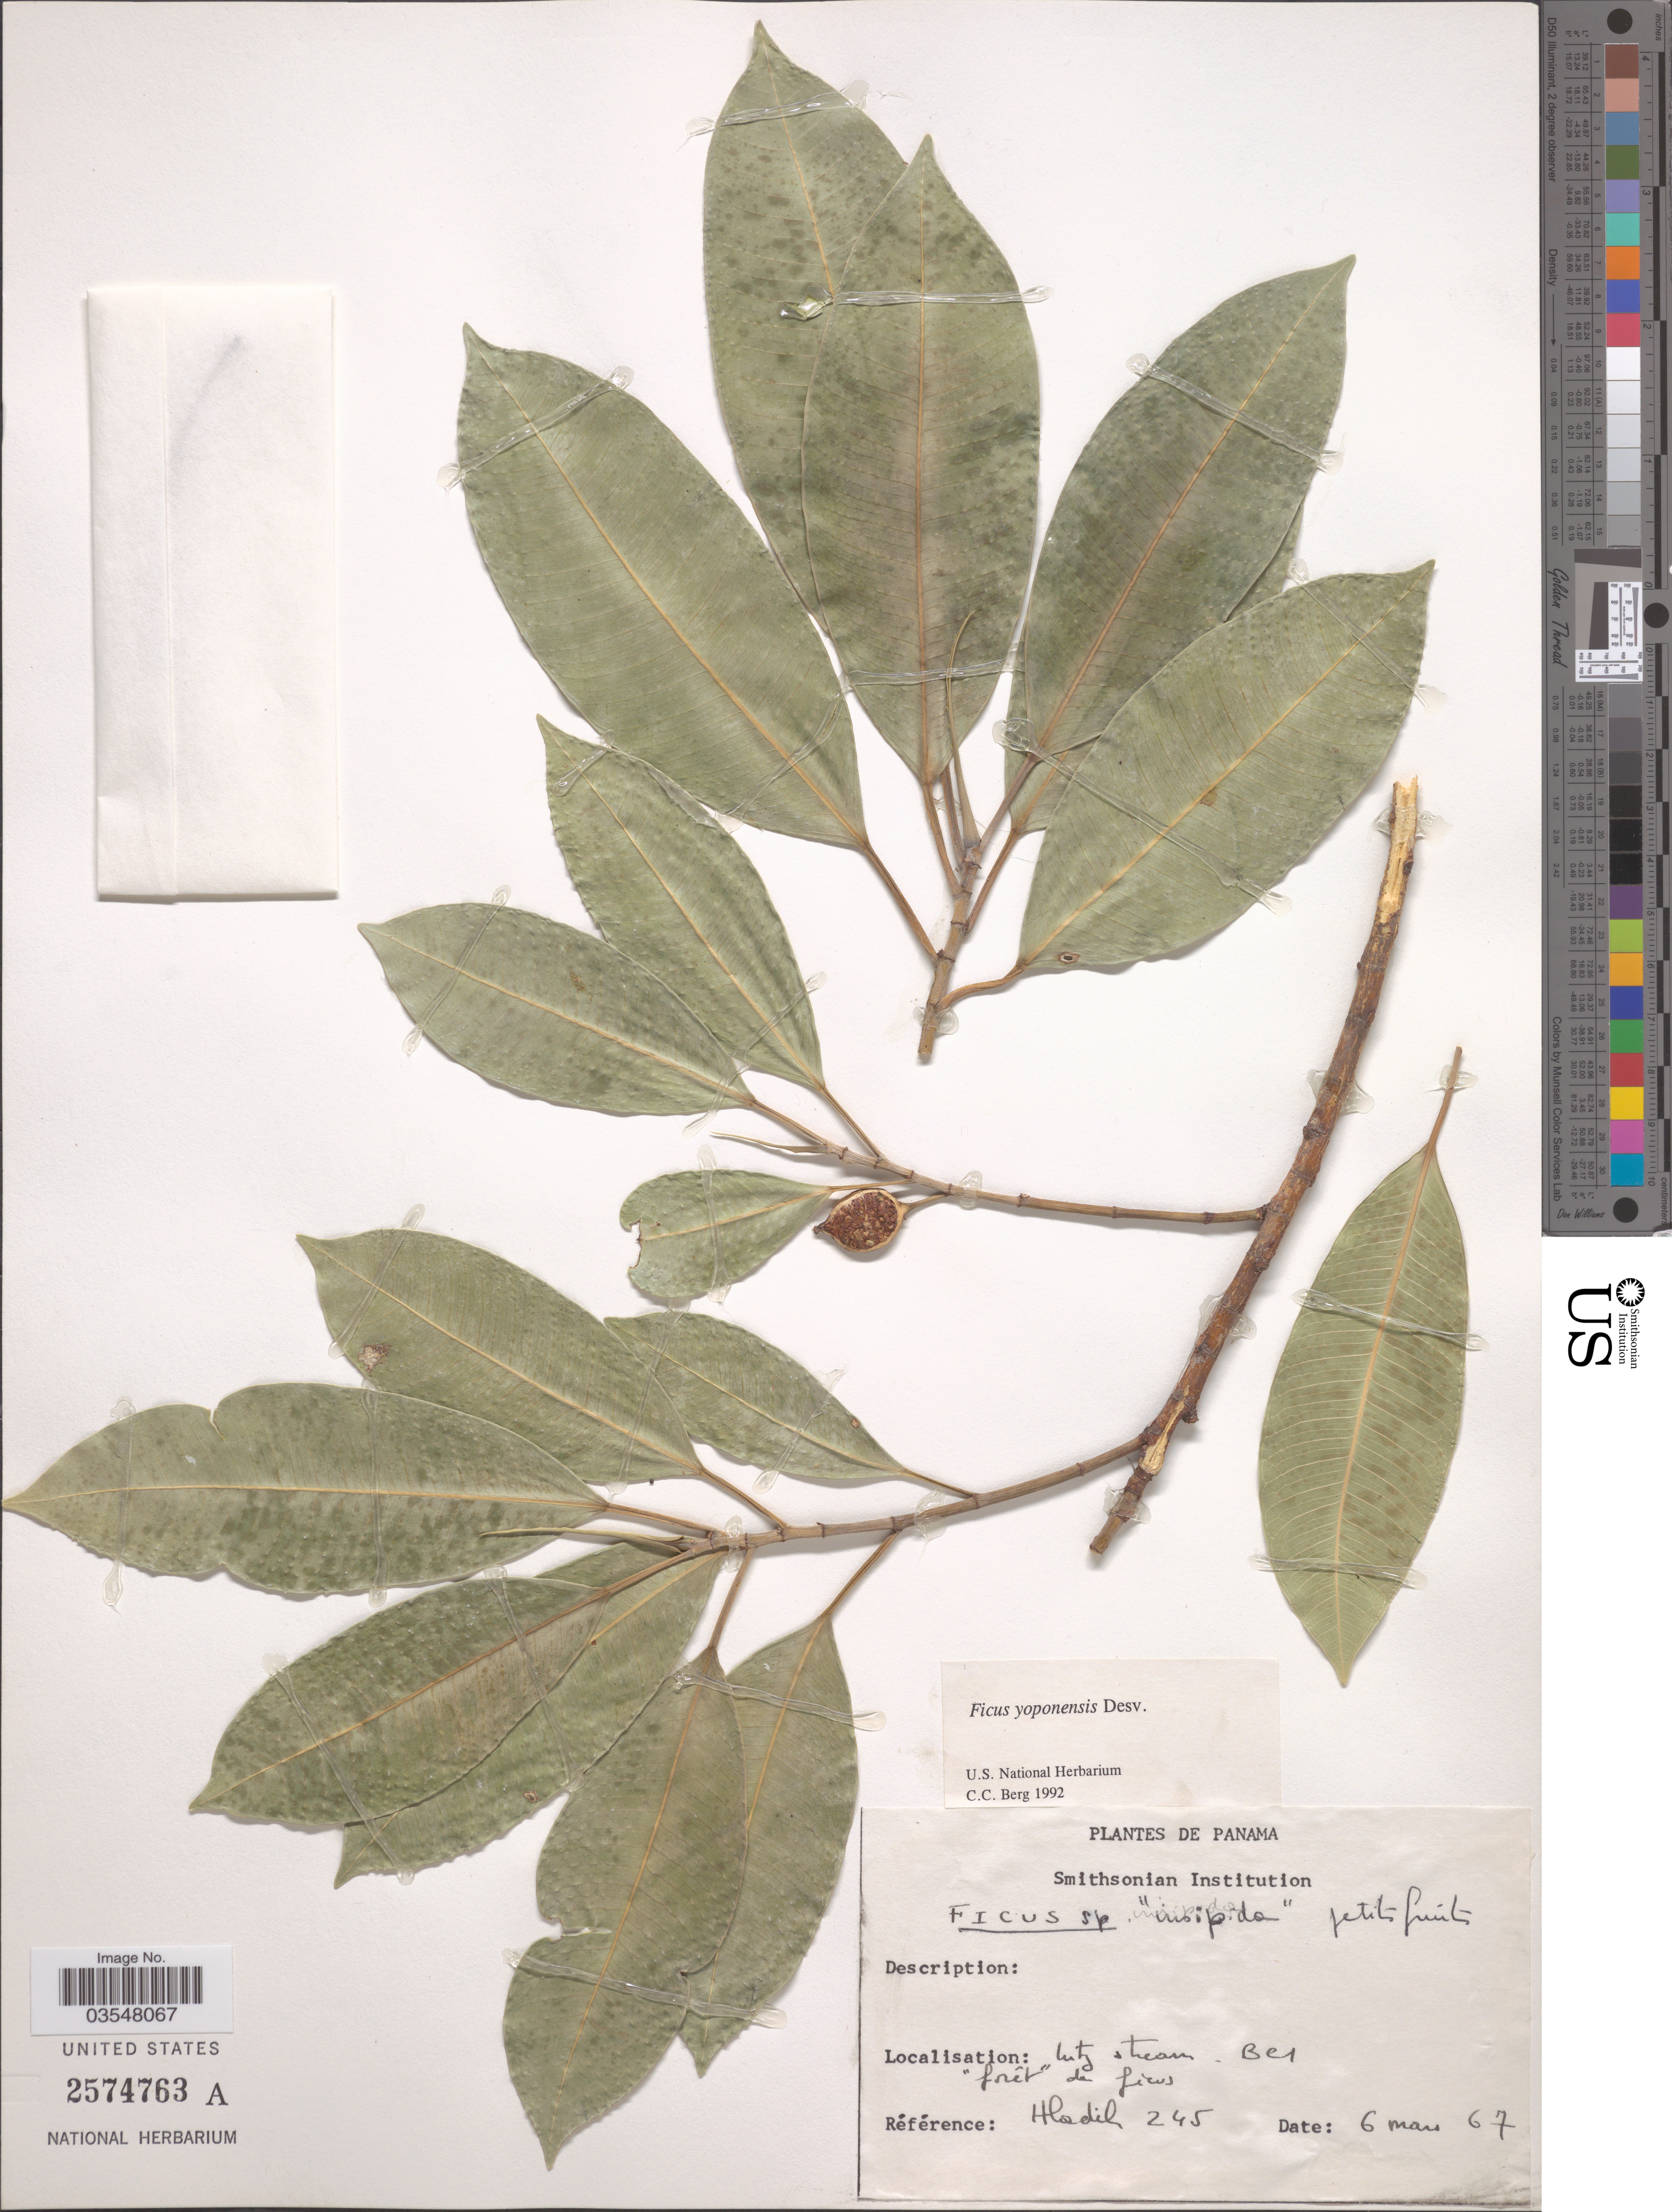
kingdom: Plantae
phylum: Tracheophyta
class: Magnoliopsida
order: Rosales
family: Moraceae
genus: Ficus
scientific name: Ficus yoponensis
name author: Desv.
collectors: A. Hladik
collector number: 245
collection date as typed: Transcribed d/m/y: 6/3/67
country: Panama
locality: Lutz stream - Bel "forêt de ficus"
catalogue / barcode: US 2574763A